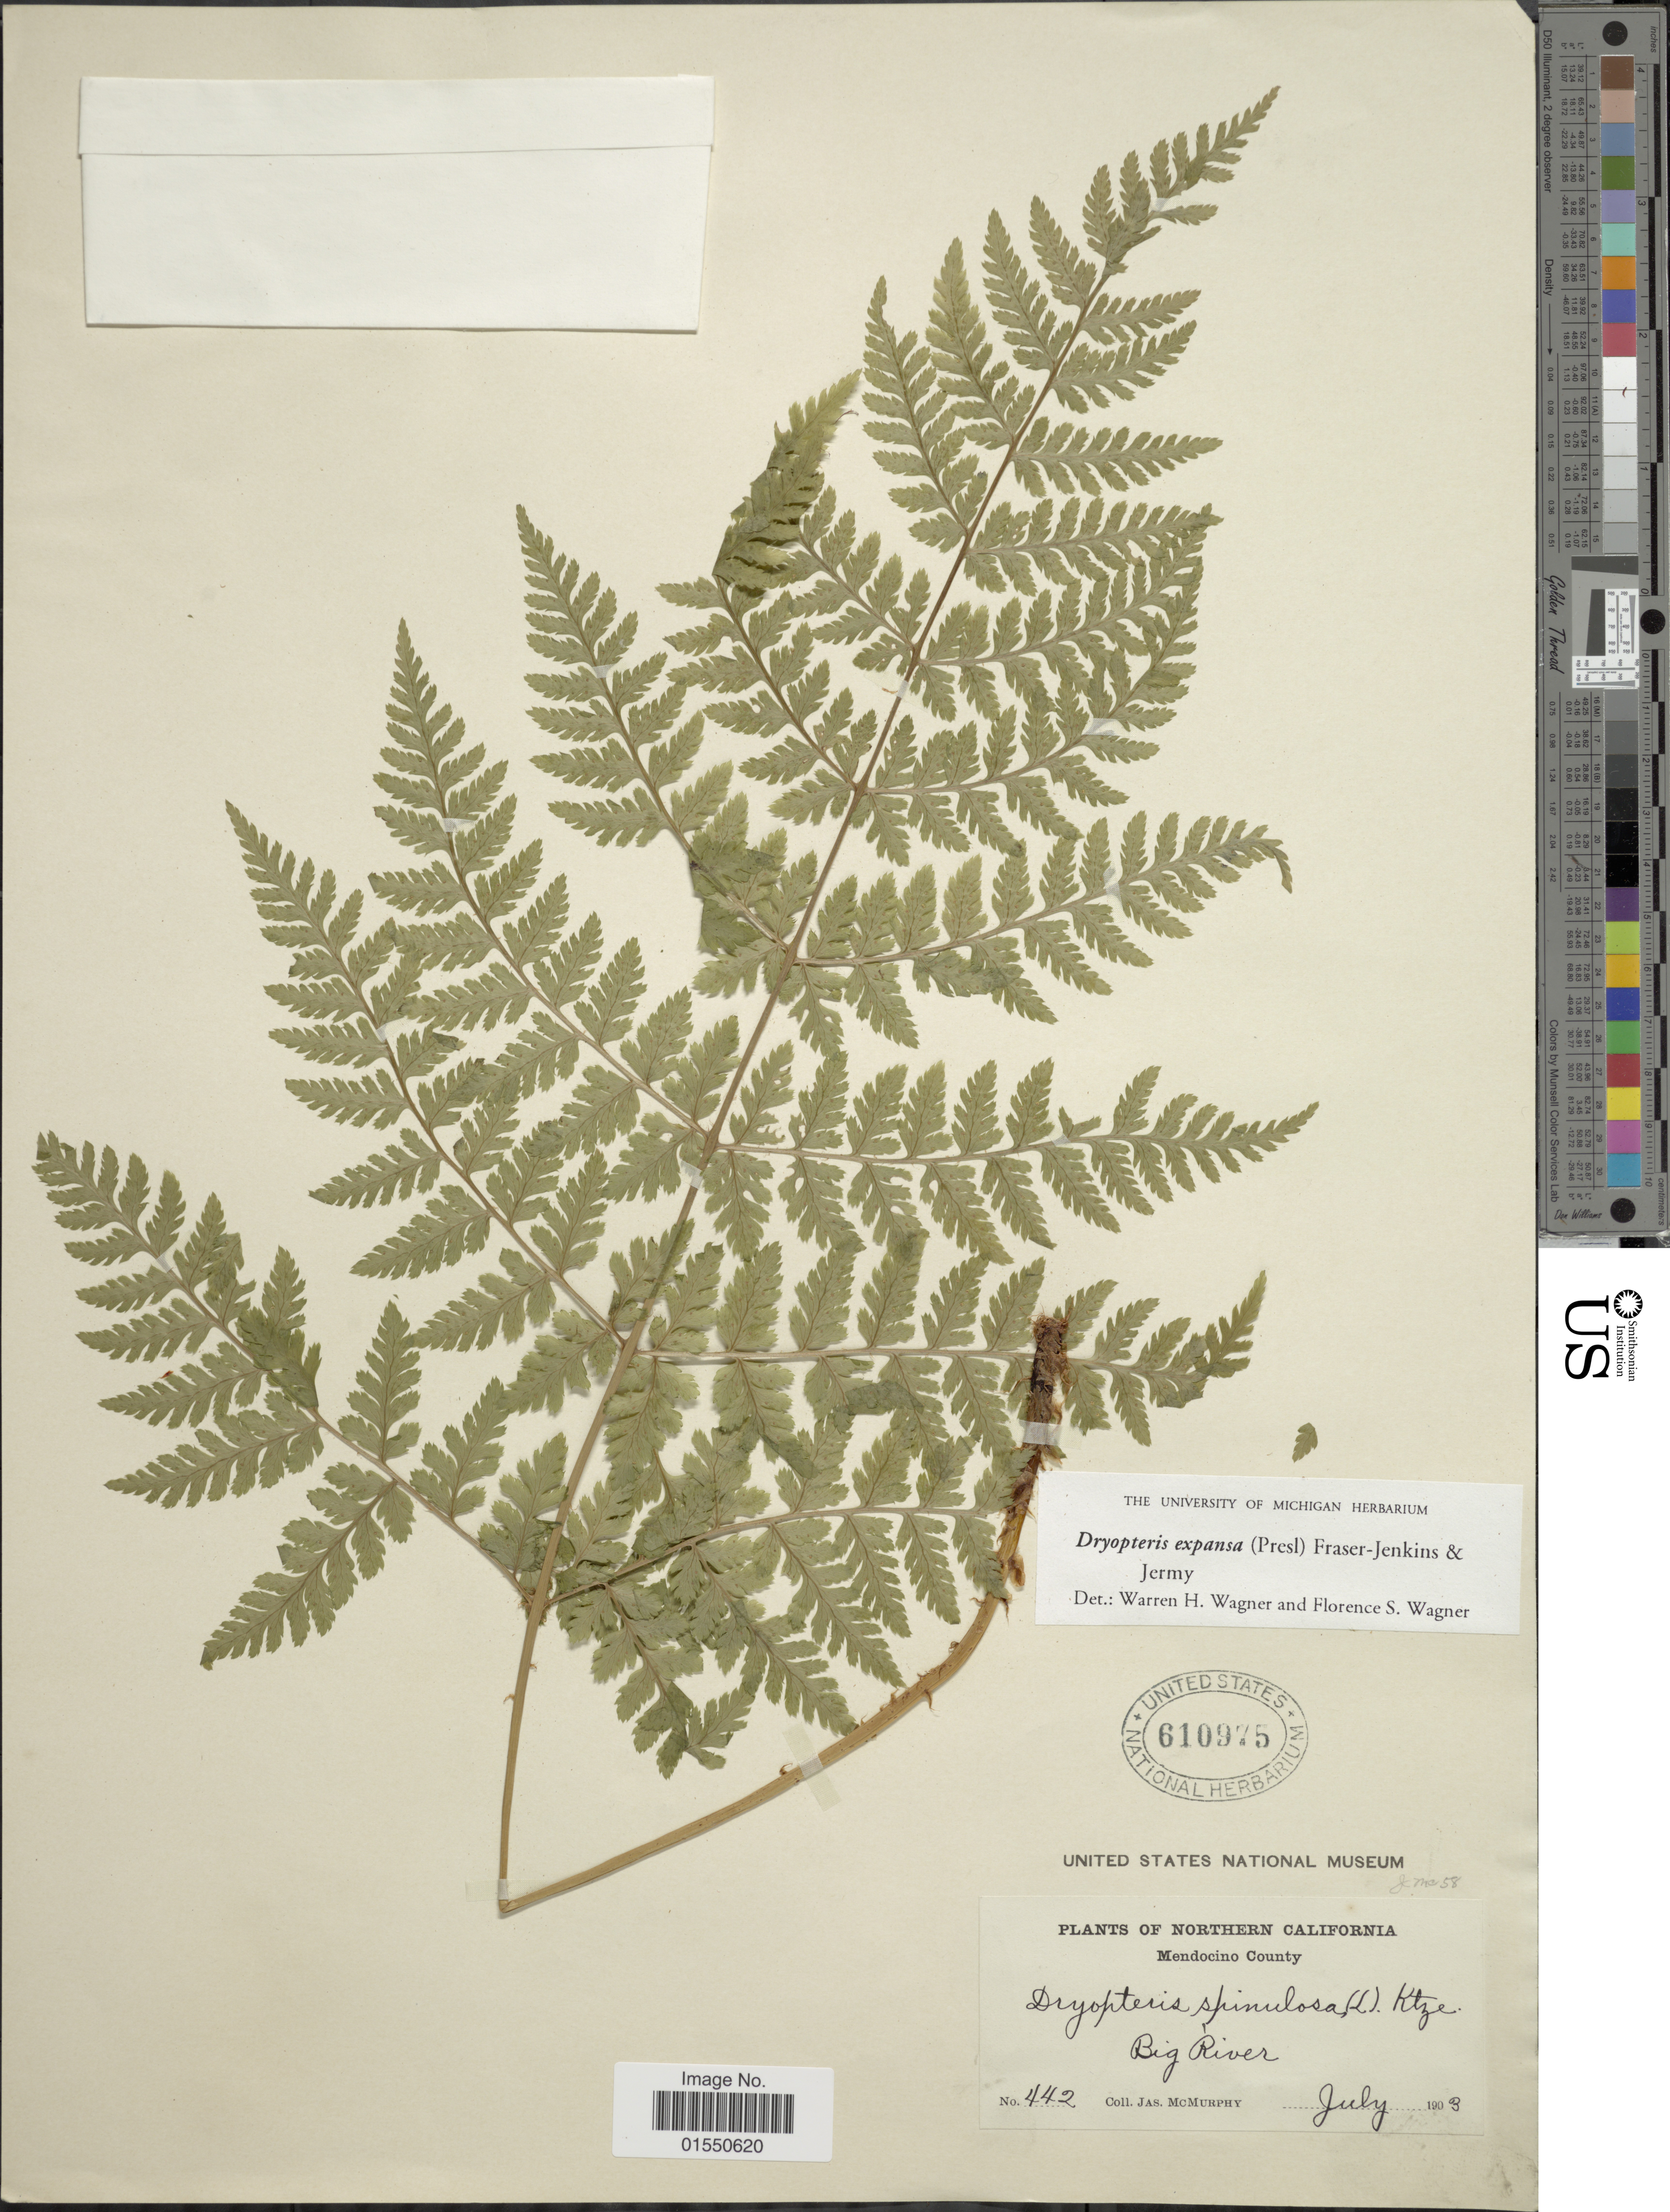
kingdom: Plantae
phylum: Tracheophyta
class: Polypodiopsida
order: Polypodiales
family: Dryopteridaceae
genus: Dryopteris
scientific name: Dryopteris expansa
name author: (C. Presl) Fraser-Jenk. & Jermy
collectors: J. McMurphy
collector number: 442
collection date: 1903-07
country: United States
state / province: California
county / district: Mendocino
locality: Northern California, Mendocino County, Big River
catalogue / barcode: US 610975